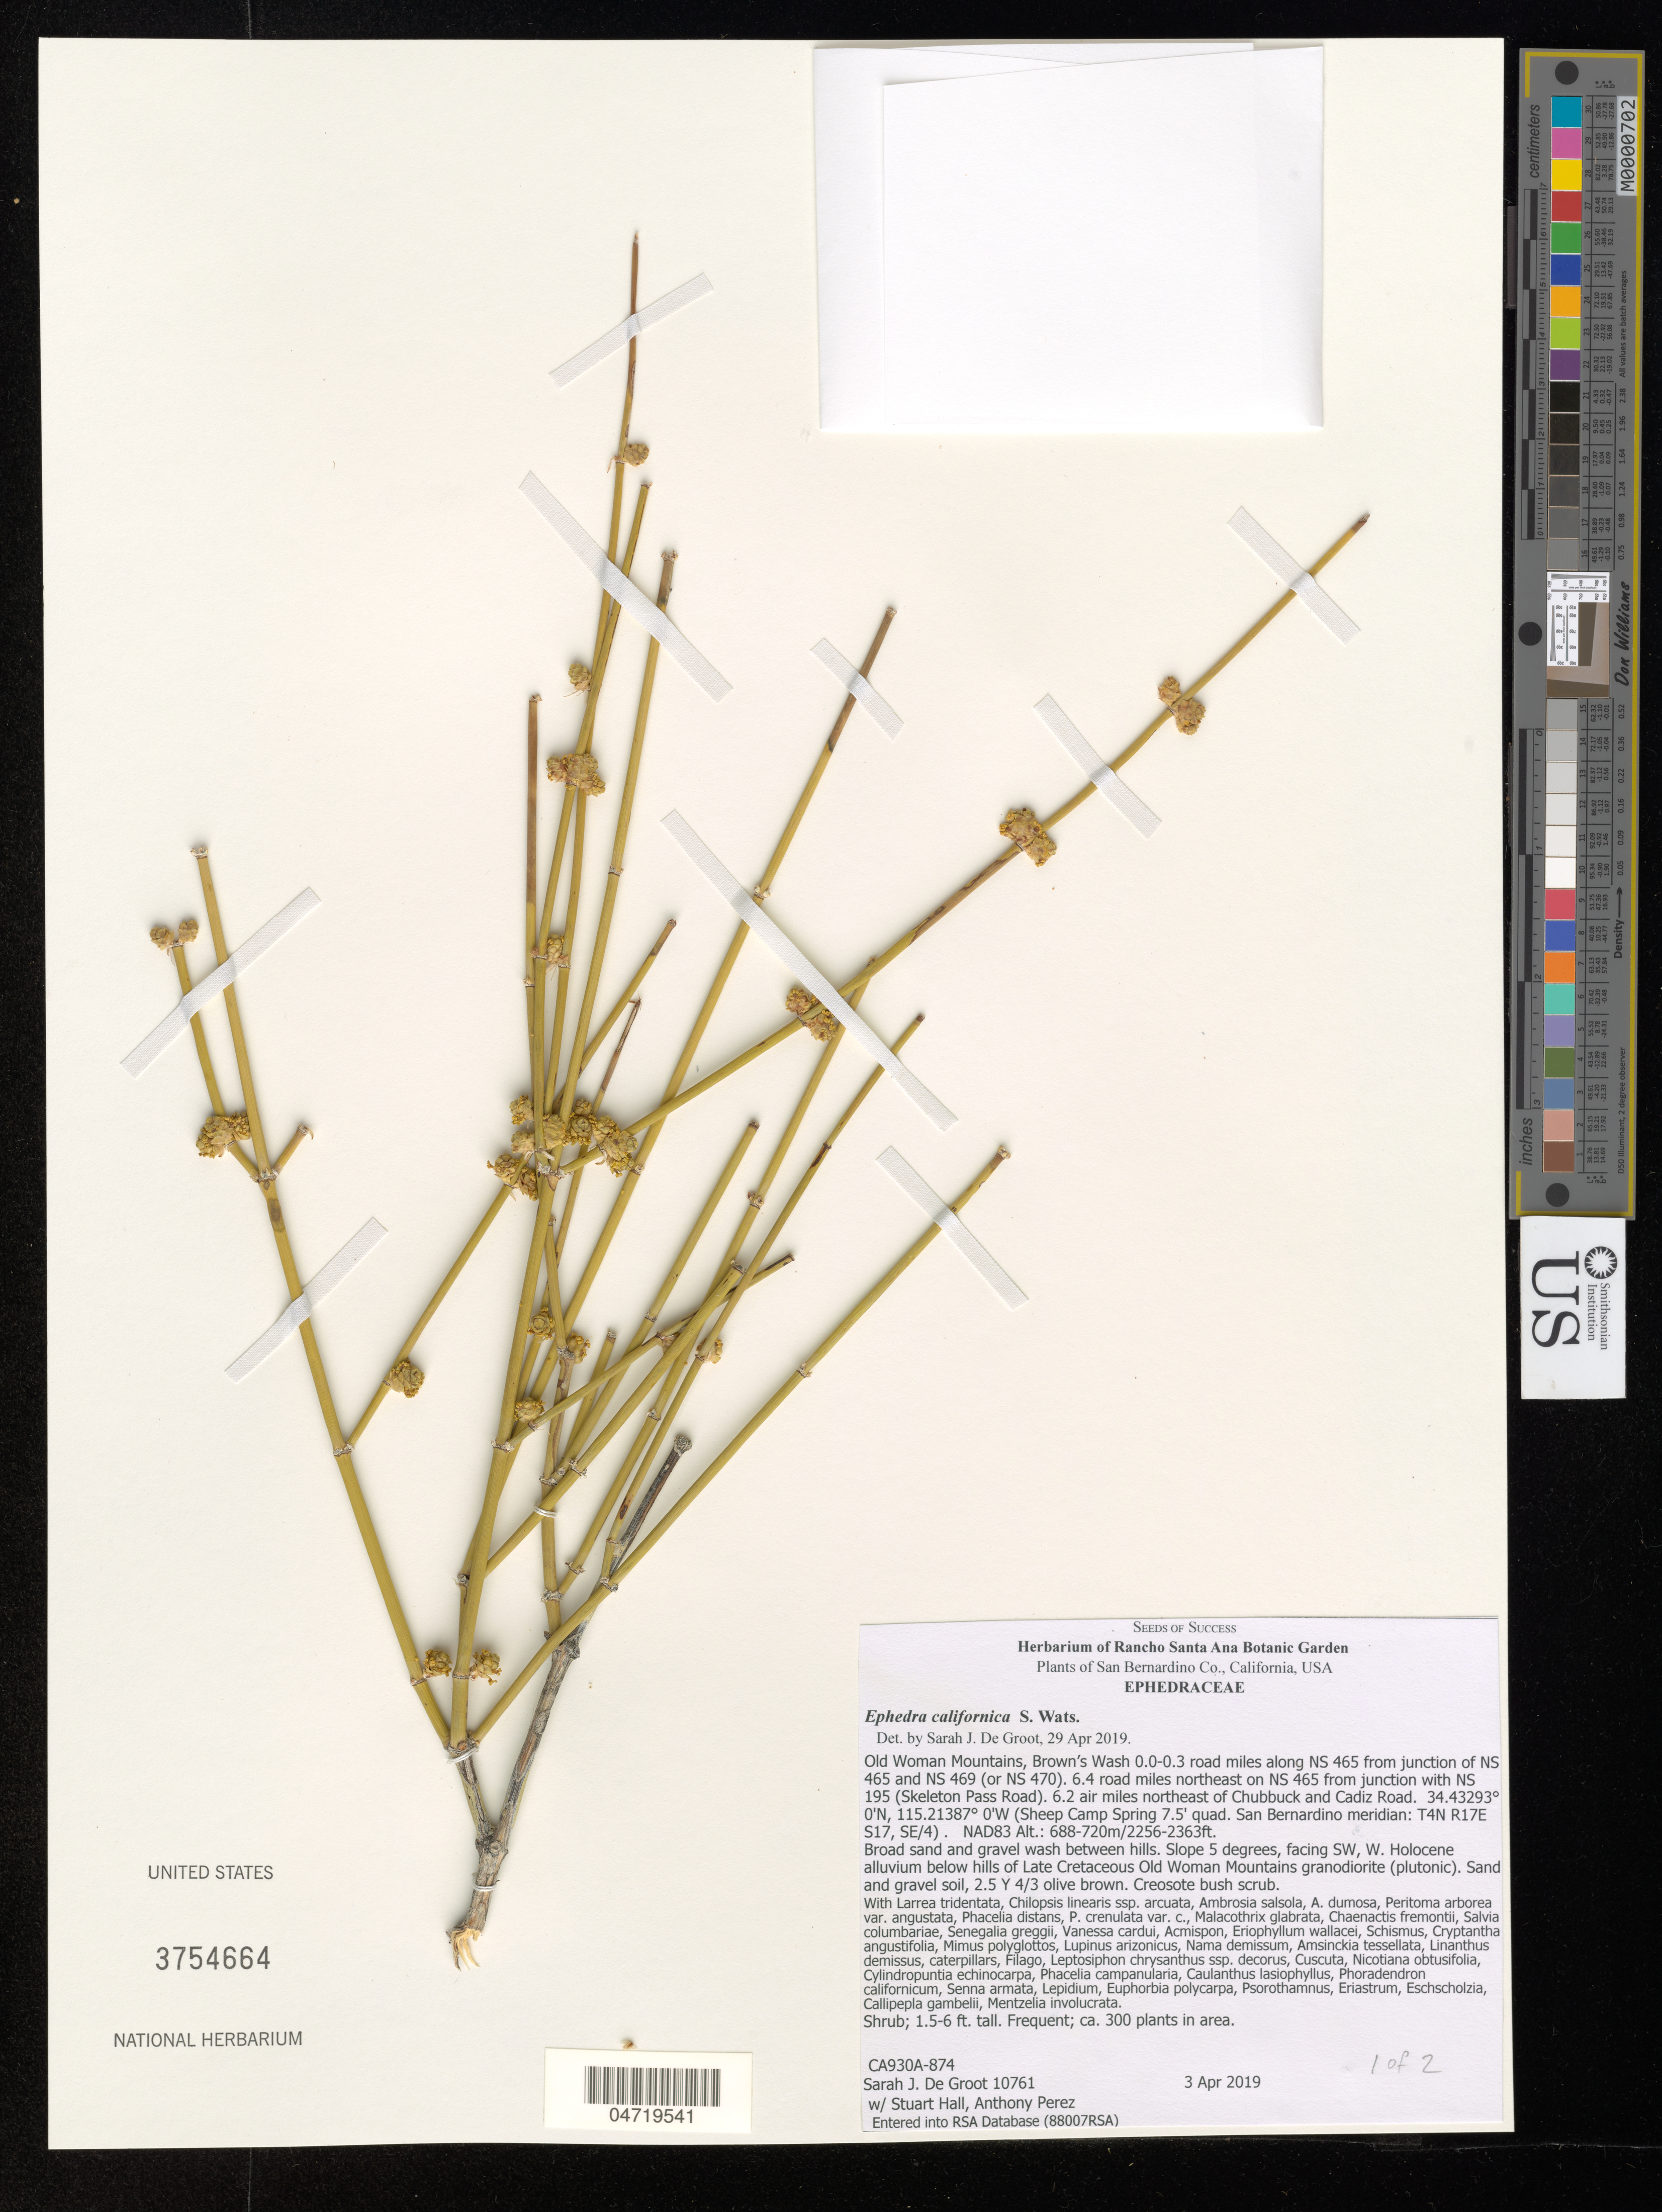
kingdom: Plantae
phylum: Tracheophyta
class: Gnetopsida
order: Ephedrales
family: Ephedraceae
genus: Ephedra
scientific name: Ephedra californica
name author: S. Watson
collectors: S. De Groot, S. Hall & A. Perez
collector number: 10761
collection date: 2019-04-03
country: United States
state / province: California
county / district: San Bernardino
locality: San Bernardino Co. Old Woman Mountains, Brown's Wash 0.0-0.3 road miles along NS 465 from junction of NS 465 and NS 469 (or NS 470). 6.4 road miles northeast on NS 465 from junction with NS 195 (Skeleton Pass Road). 6.2 air miles northeast of Chubbuck and Cadiz Road. (Sheep Camp Spring 7.5' quad. San Bernardino meridian: T4N R17E S17, SE/4). NAD83.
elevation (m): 688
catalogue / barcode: US 3754664